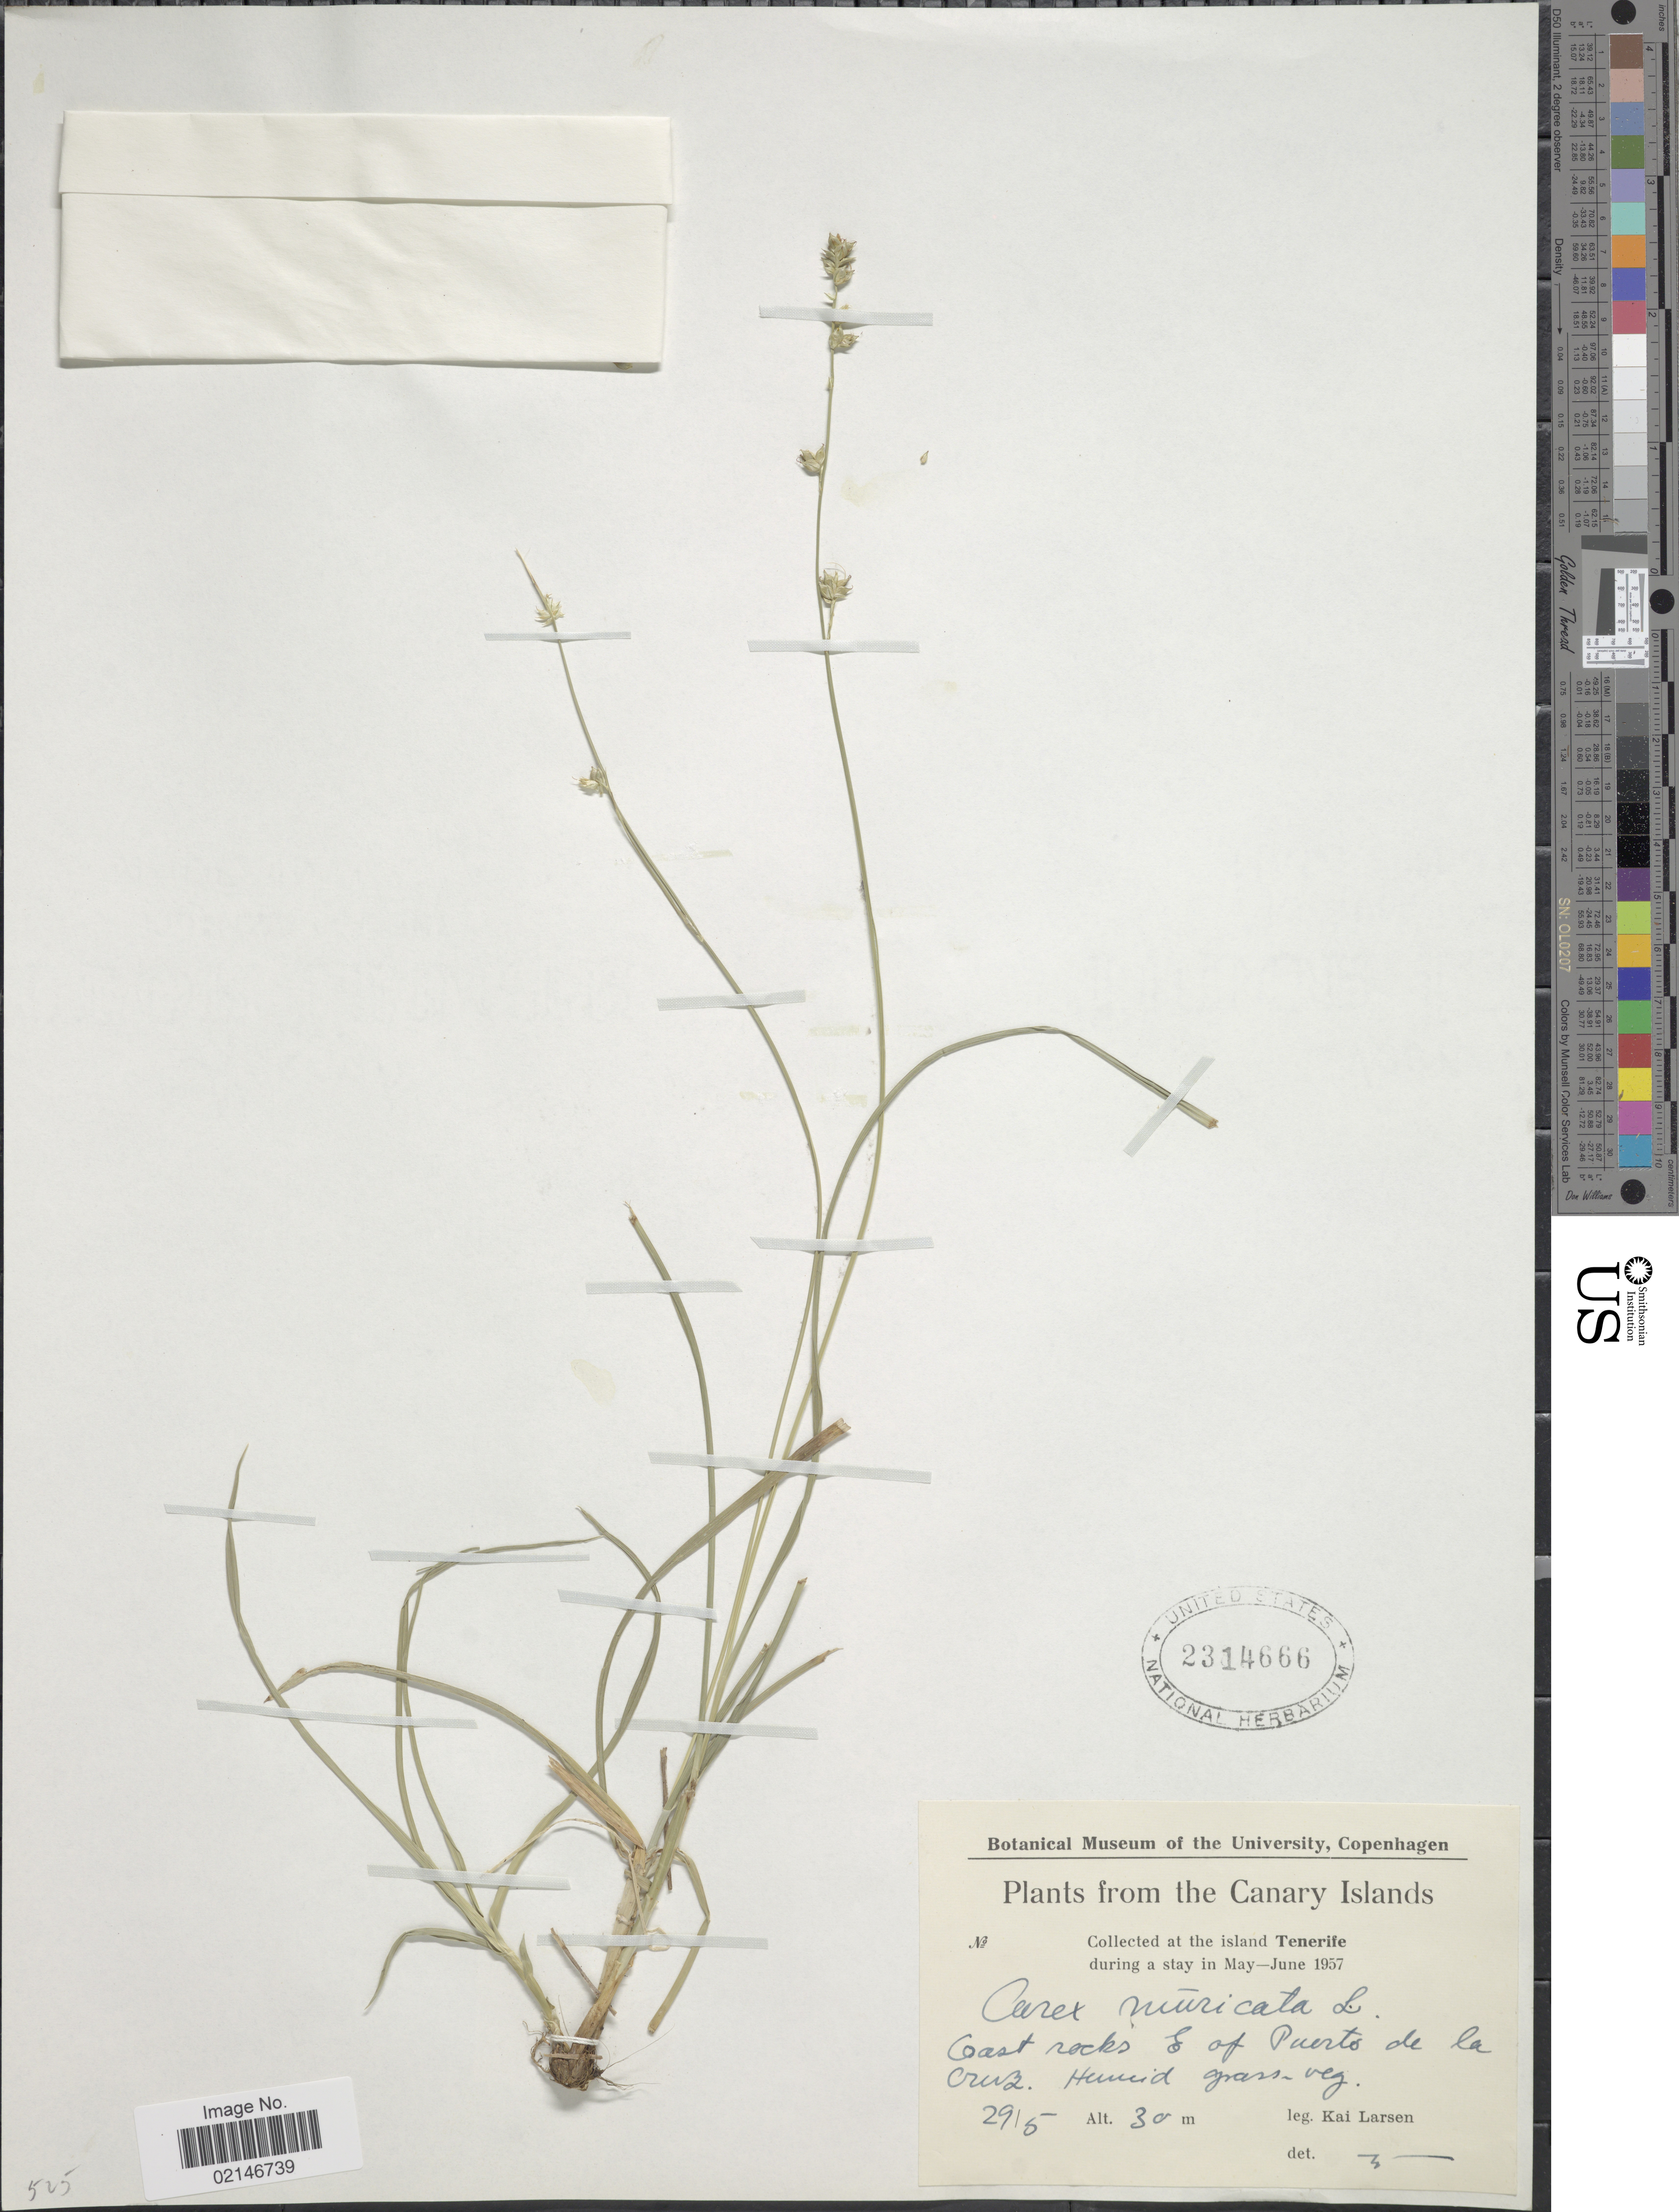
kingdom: Plantae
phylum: Tracheophyta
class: Liliopsida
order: Poales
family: Cyperaceae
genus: Carex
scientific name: Carex muricata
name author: L.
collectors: K. Larsen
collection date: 1957-05-29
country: Spain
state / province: Canarias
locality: Canary Islands, Tenerife, Coast rocks of Puerto de la Cruz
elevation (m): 30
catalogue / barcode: US 2314666